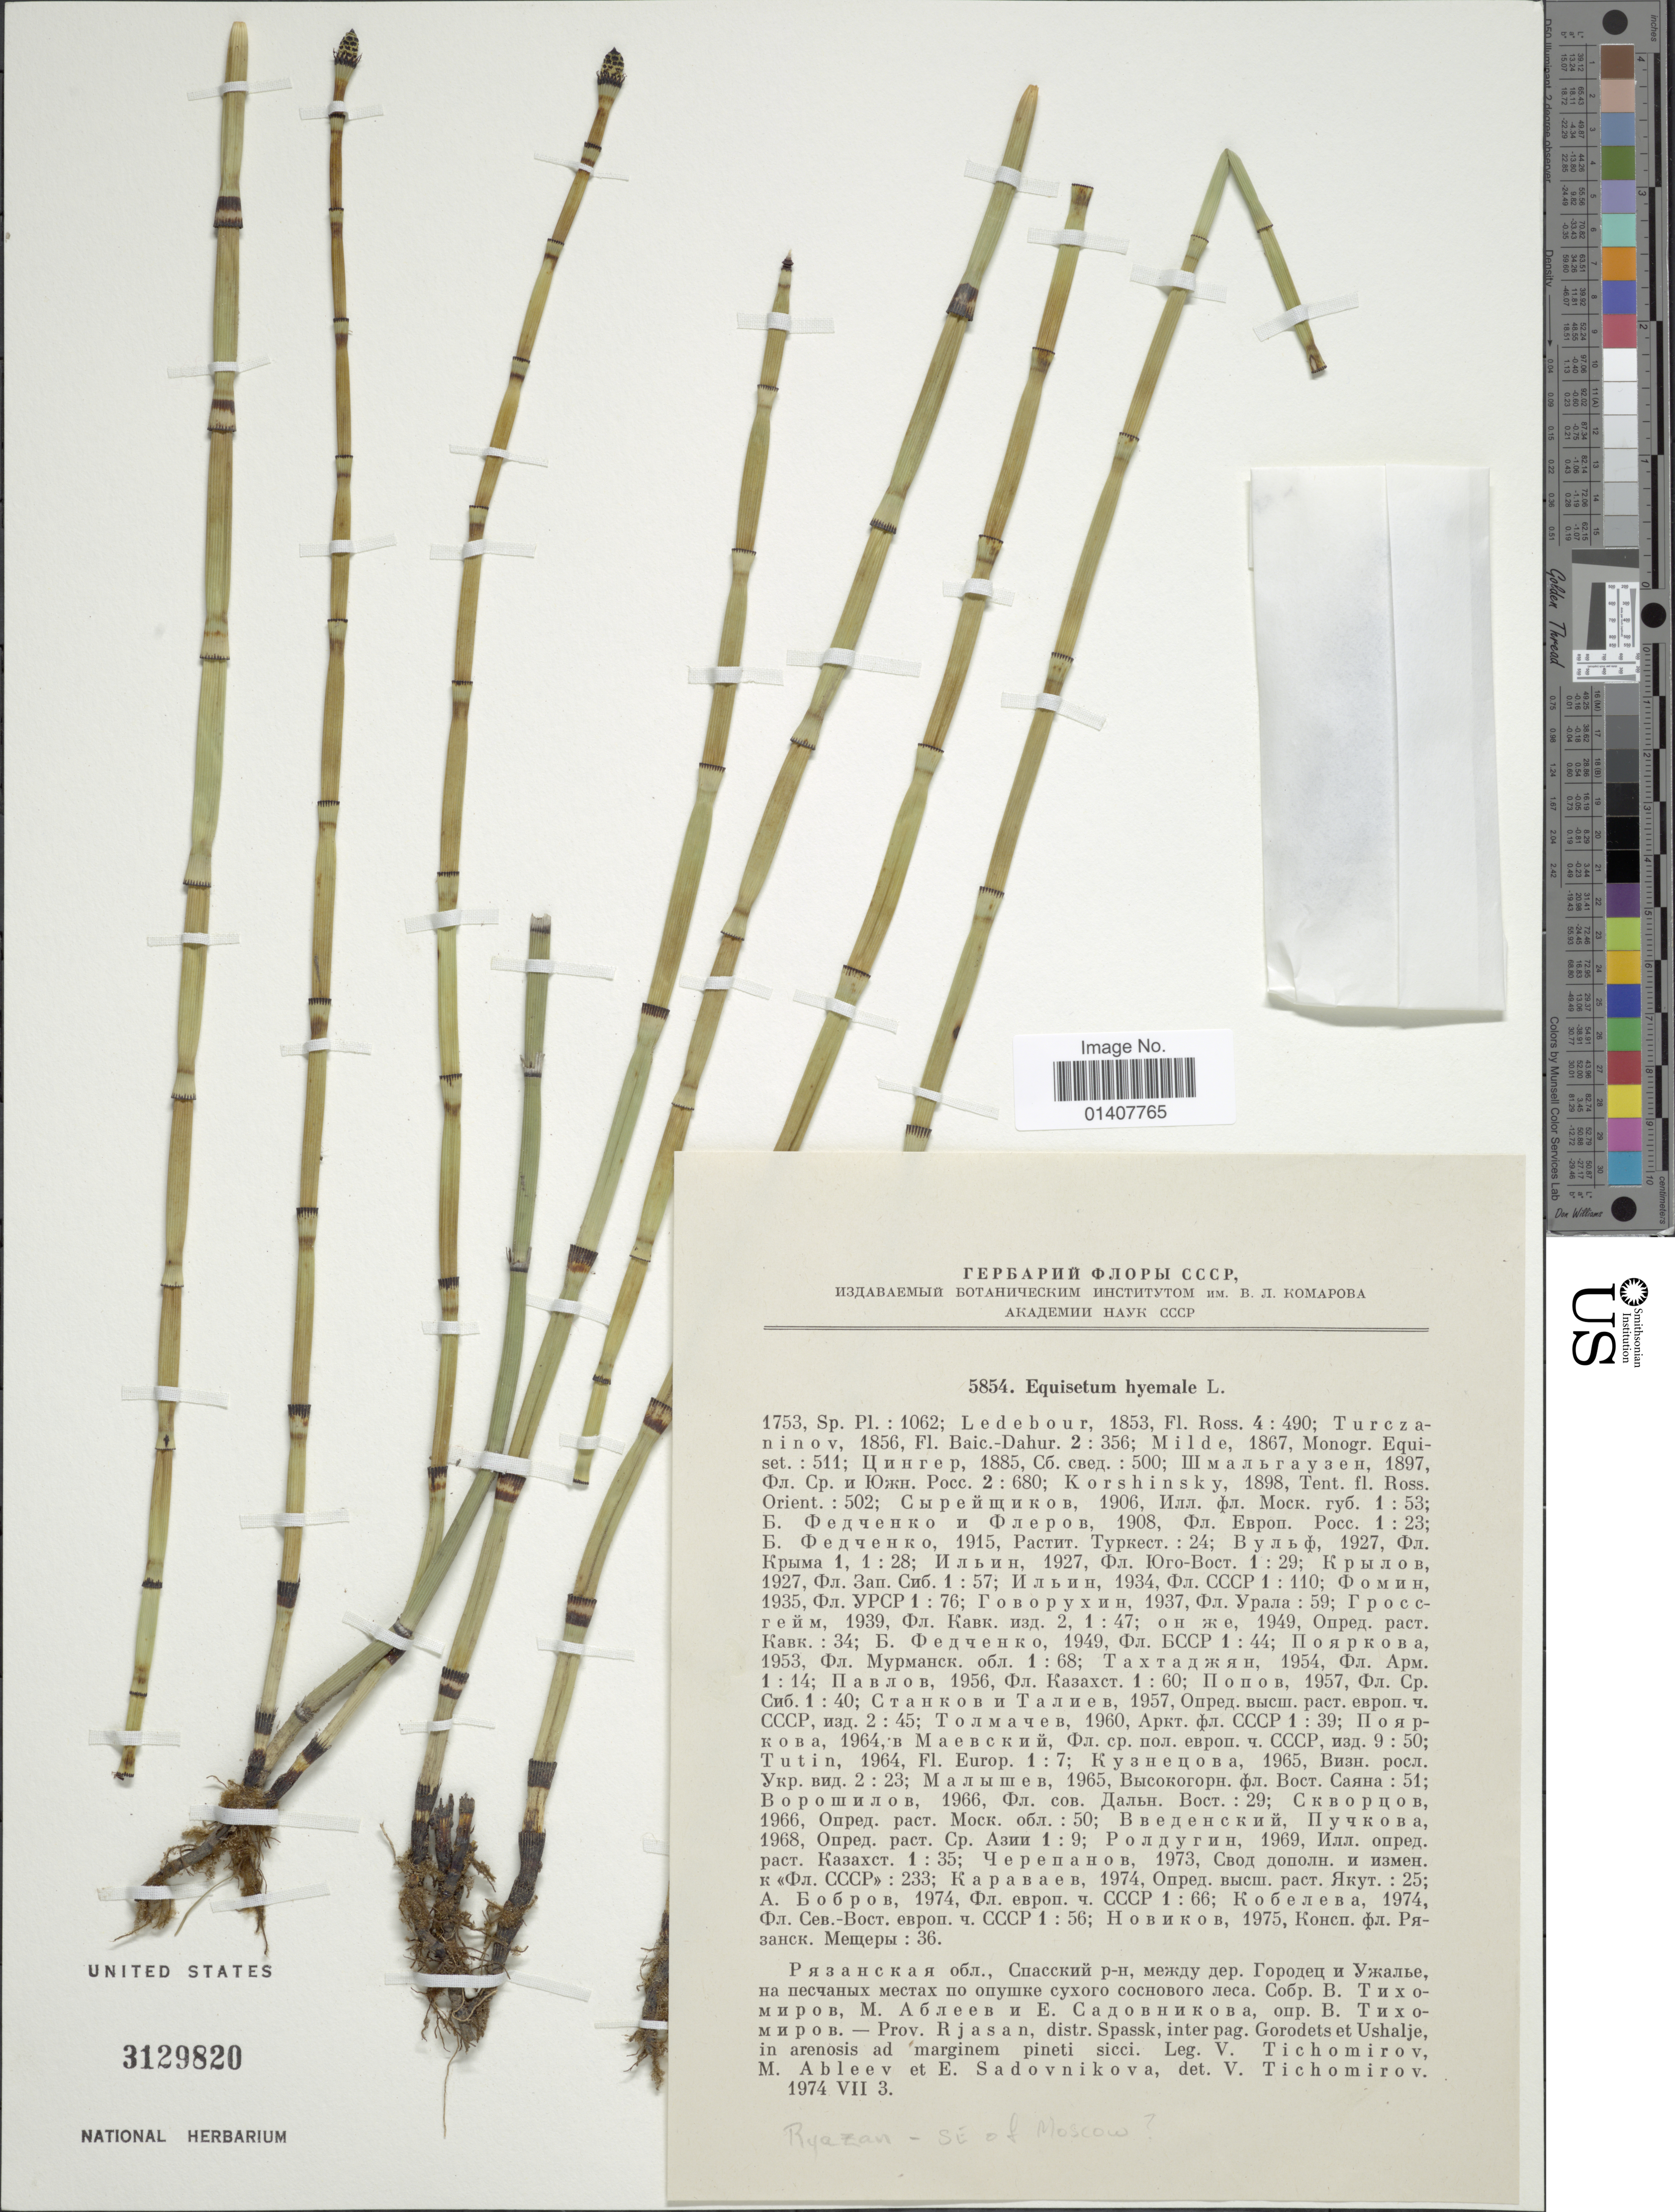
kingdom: Plantae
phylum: Tracheophyta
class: Polypodiopsida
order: Equisetales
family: Equisetaceae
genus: Equisetum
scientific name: Equisetum hyemale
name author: L.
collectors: V. Tichomirov, M. Ableev & E. Sadovnikova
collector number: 5854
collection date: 1974-07-03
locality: Prov. Rjasan, Distr. Spassk, inter pag. Gorodets et Ushalje, in arenosis ad marginem pineti sicci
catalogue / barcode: US 3129820